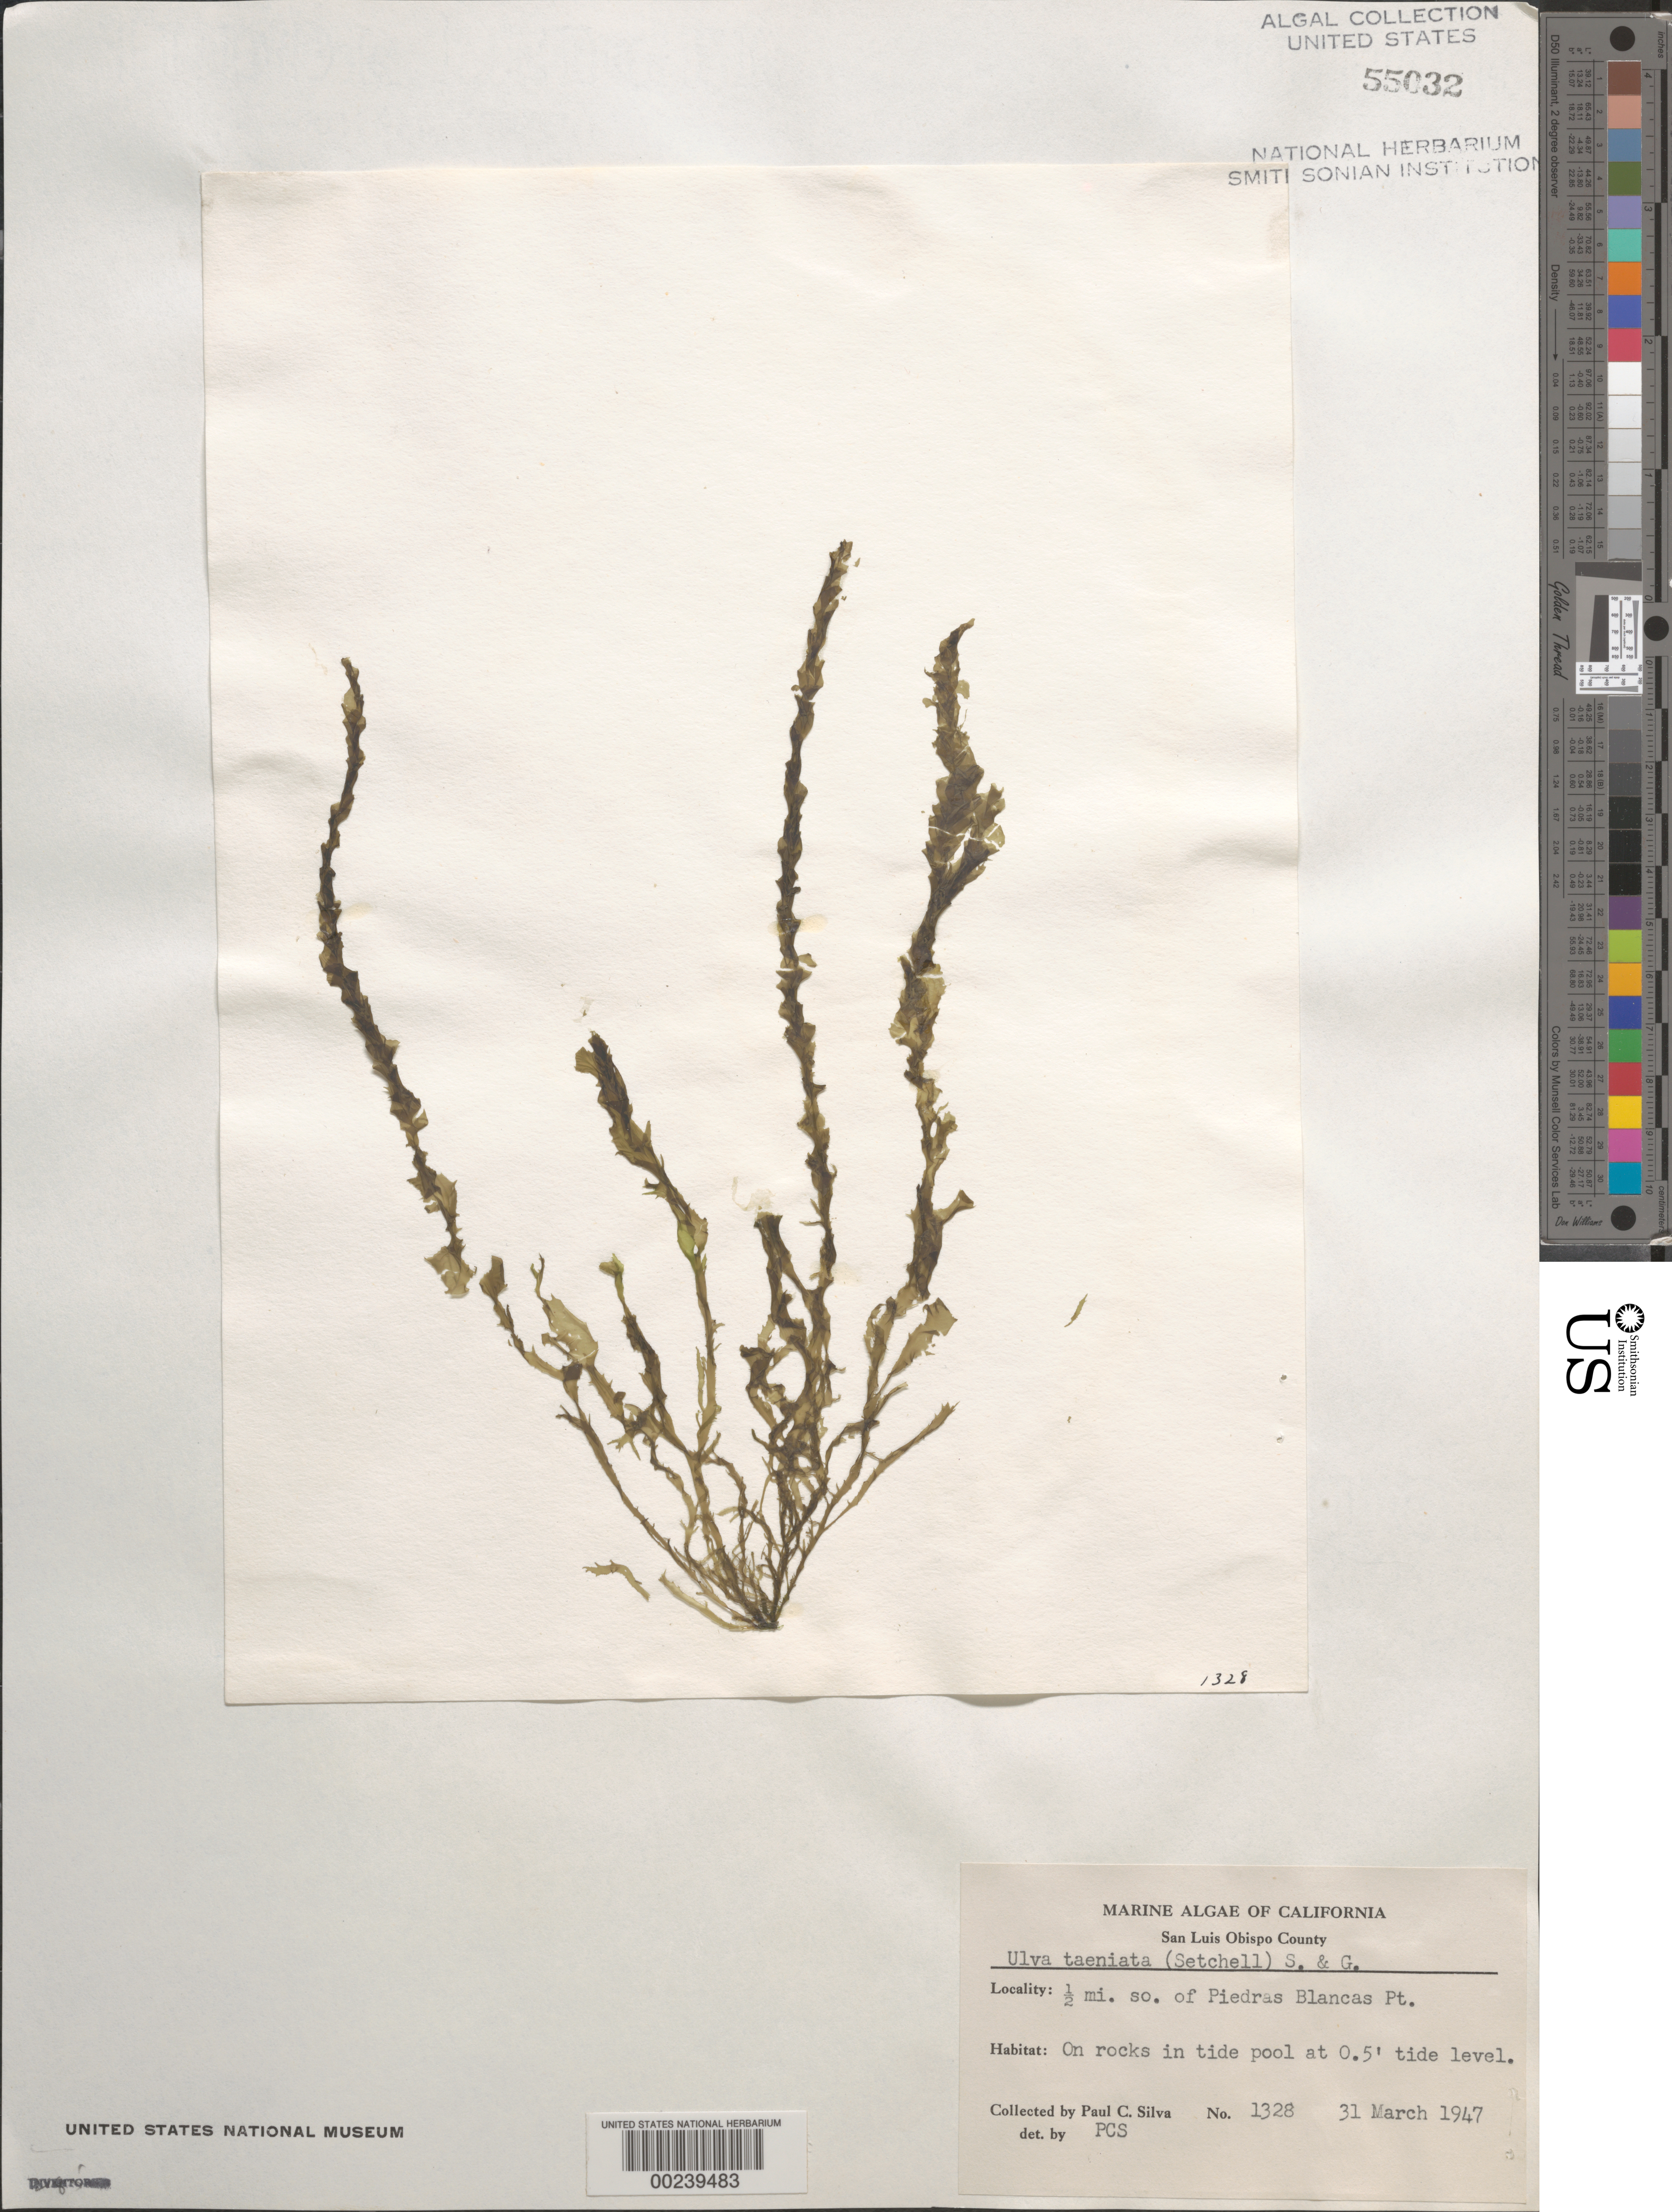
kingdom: Plantae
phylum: Chlorophyta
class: Ulvophyceae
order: Ulvales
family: Ulvaceae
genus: Ulva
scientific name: Ulva taeniata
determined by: Silva, P. C.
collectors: P. C. Silva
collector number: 1328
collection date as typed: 31 Mar 1947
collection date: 1947-03-31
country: United States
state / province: California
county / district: San Luis Obispo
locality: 0.5 mile south of Piedras Blancas Point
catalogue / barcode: US 55032